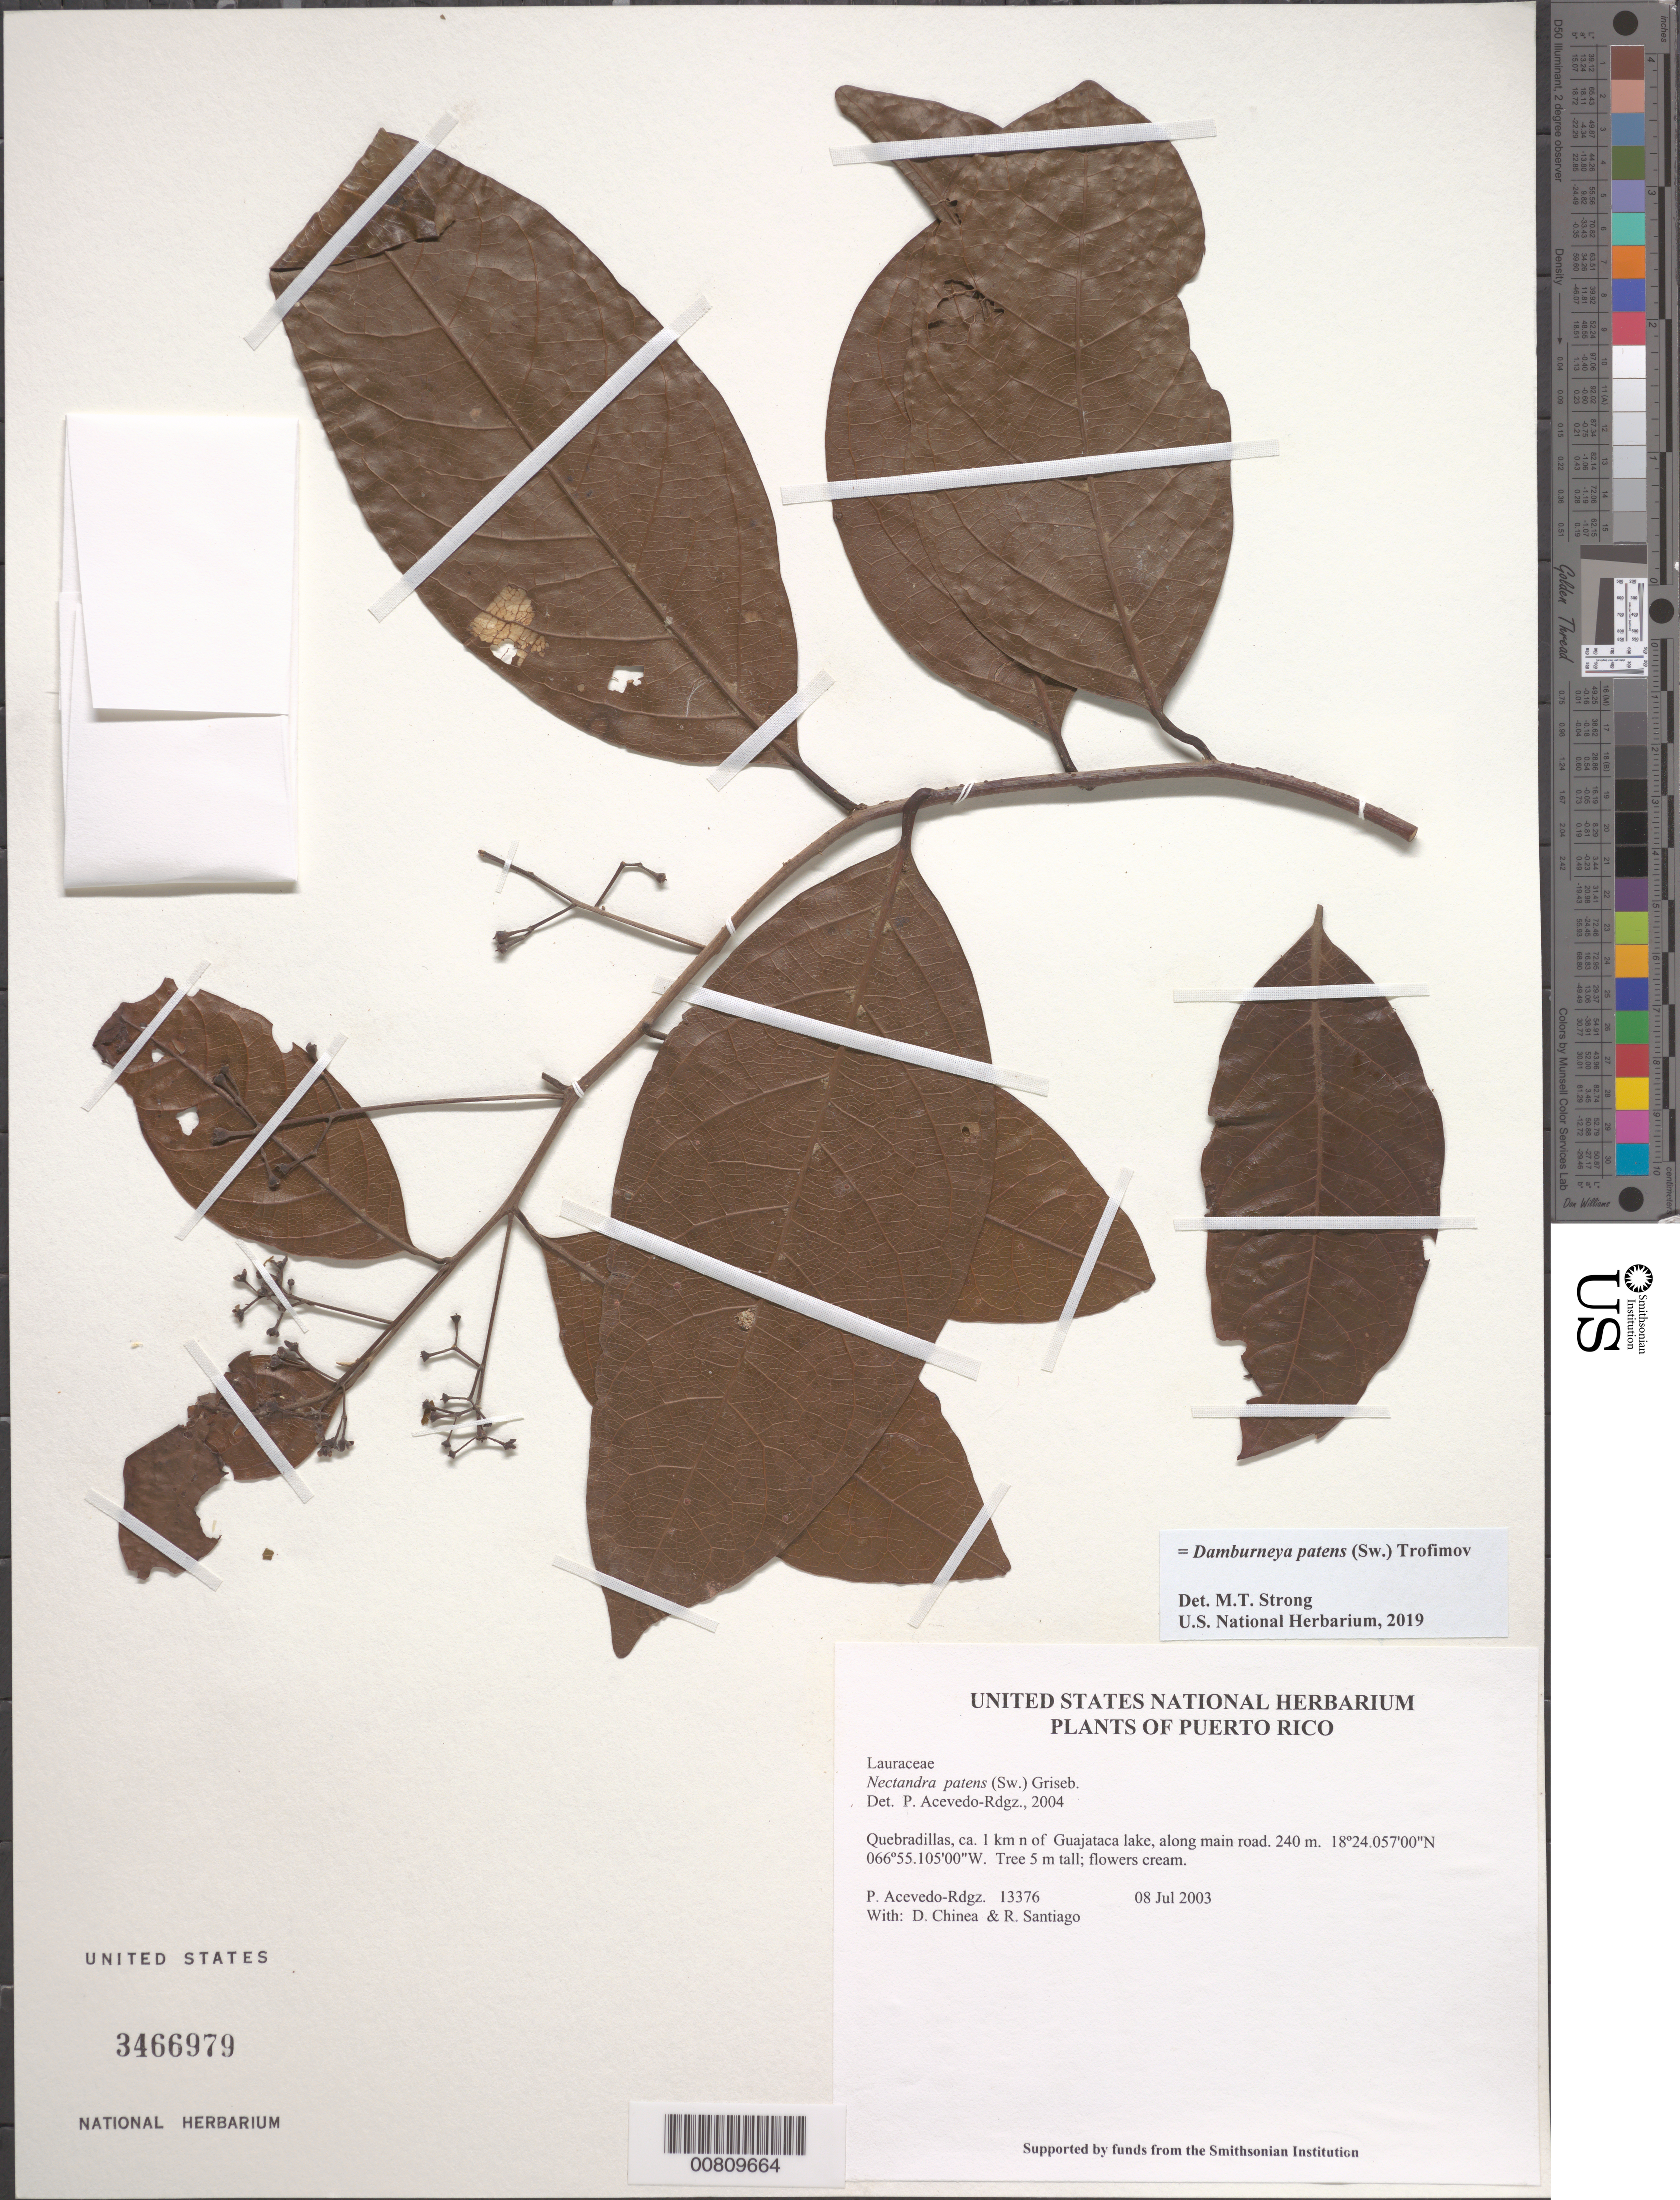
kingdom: Plantae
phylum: Tracheophyta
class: Magnoliopsida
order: Laurales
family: Lauraceae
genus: Damburneya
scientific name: Damburneya patens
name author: (Sw.) Trofimov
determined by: Strong, M. T., (US), Smithsonian Institution - National Museum of Natural History (UNITED STATES)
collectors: P. Acevedo-Rodr., D. Chinea & R. Santiago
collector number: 13376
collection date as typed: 08 Jul 2003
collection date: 2003-07-08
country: Puerto Rico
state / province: Quebradillas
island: Puerto Rico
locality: Quebradillas, ca. 1 km n of Guajataca lake, along main road.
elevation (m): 240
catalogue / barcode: US 3466979